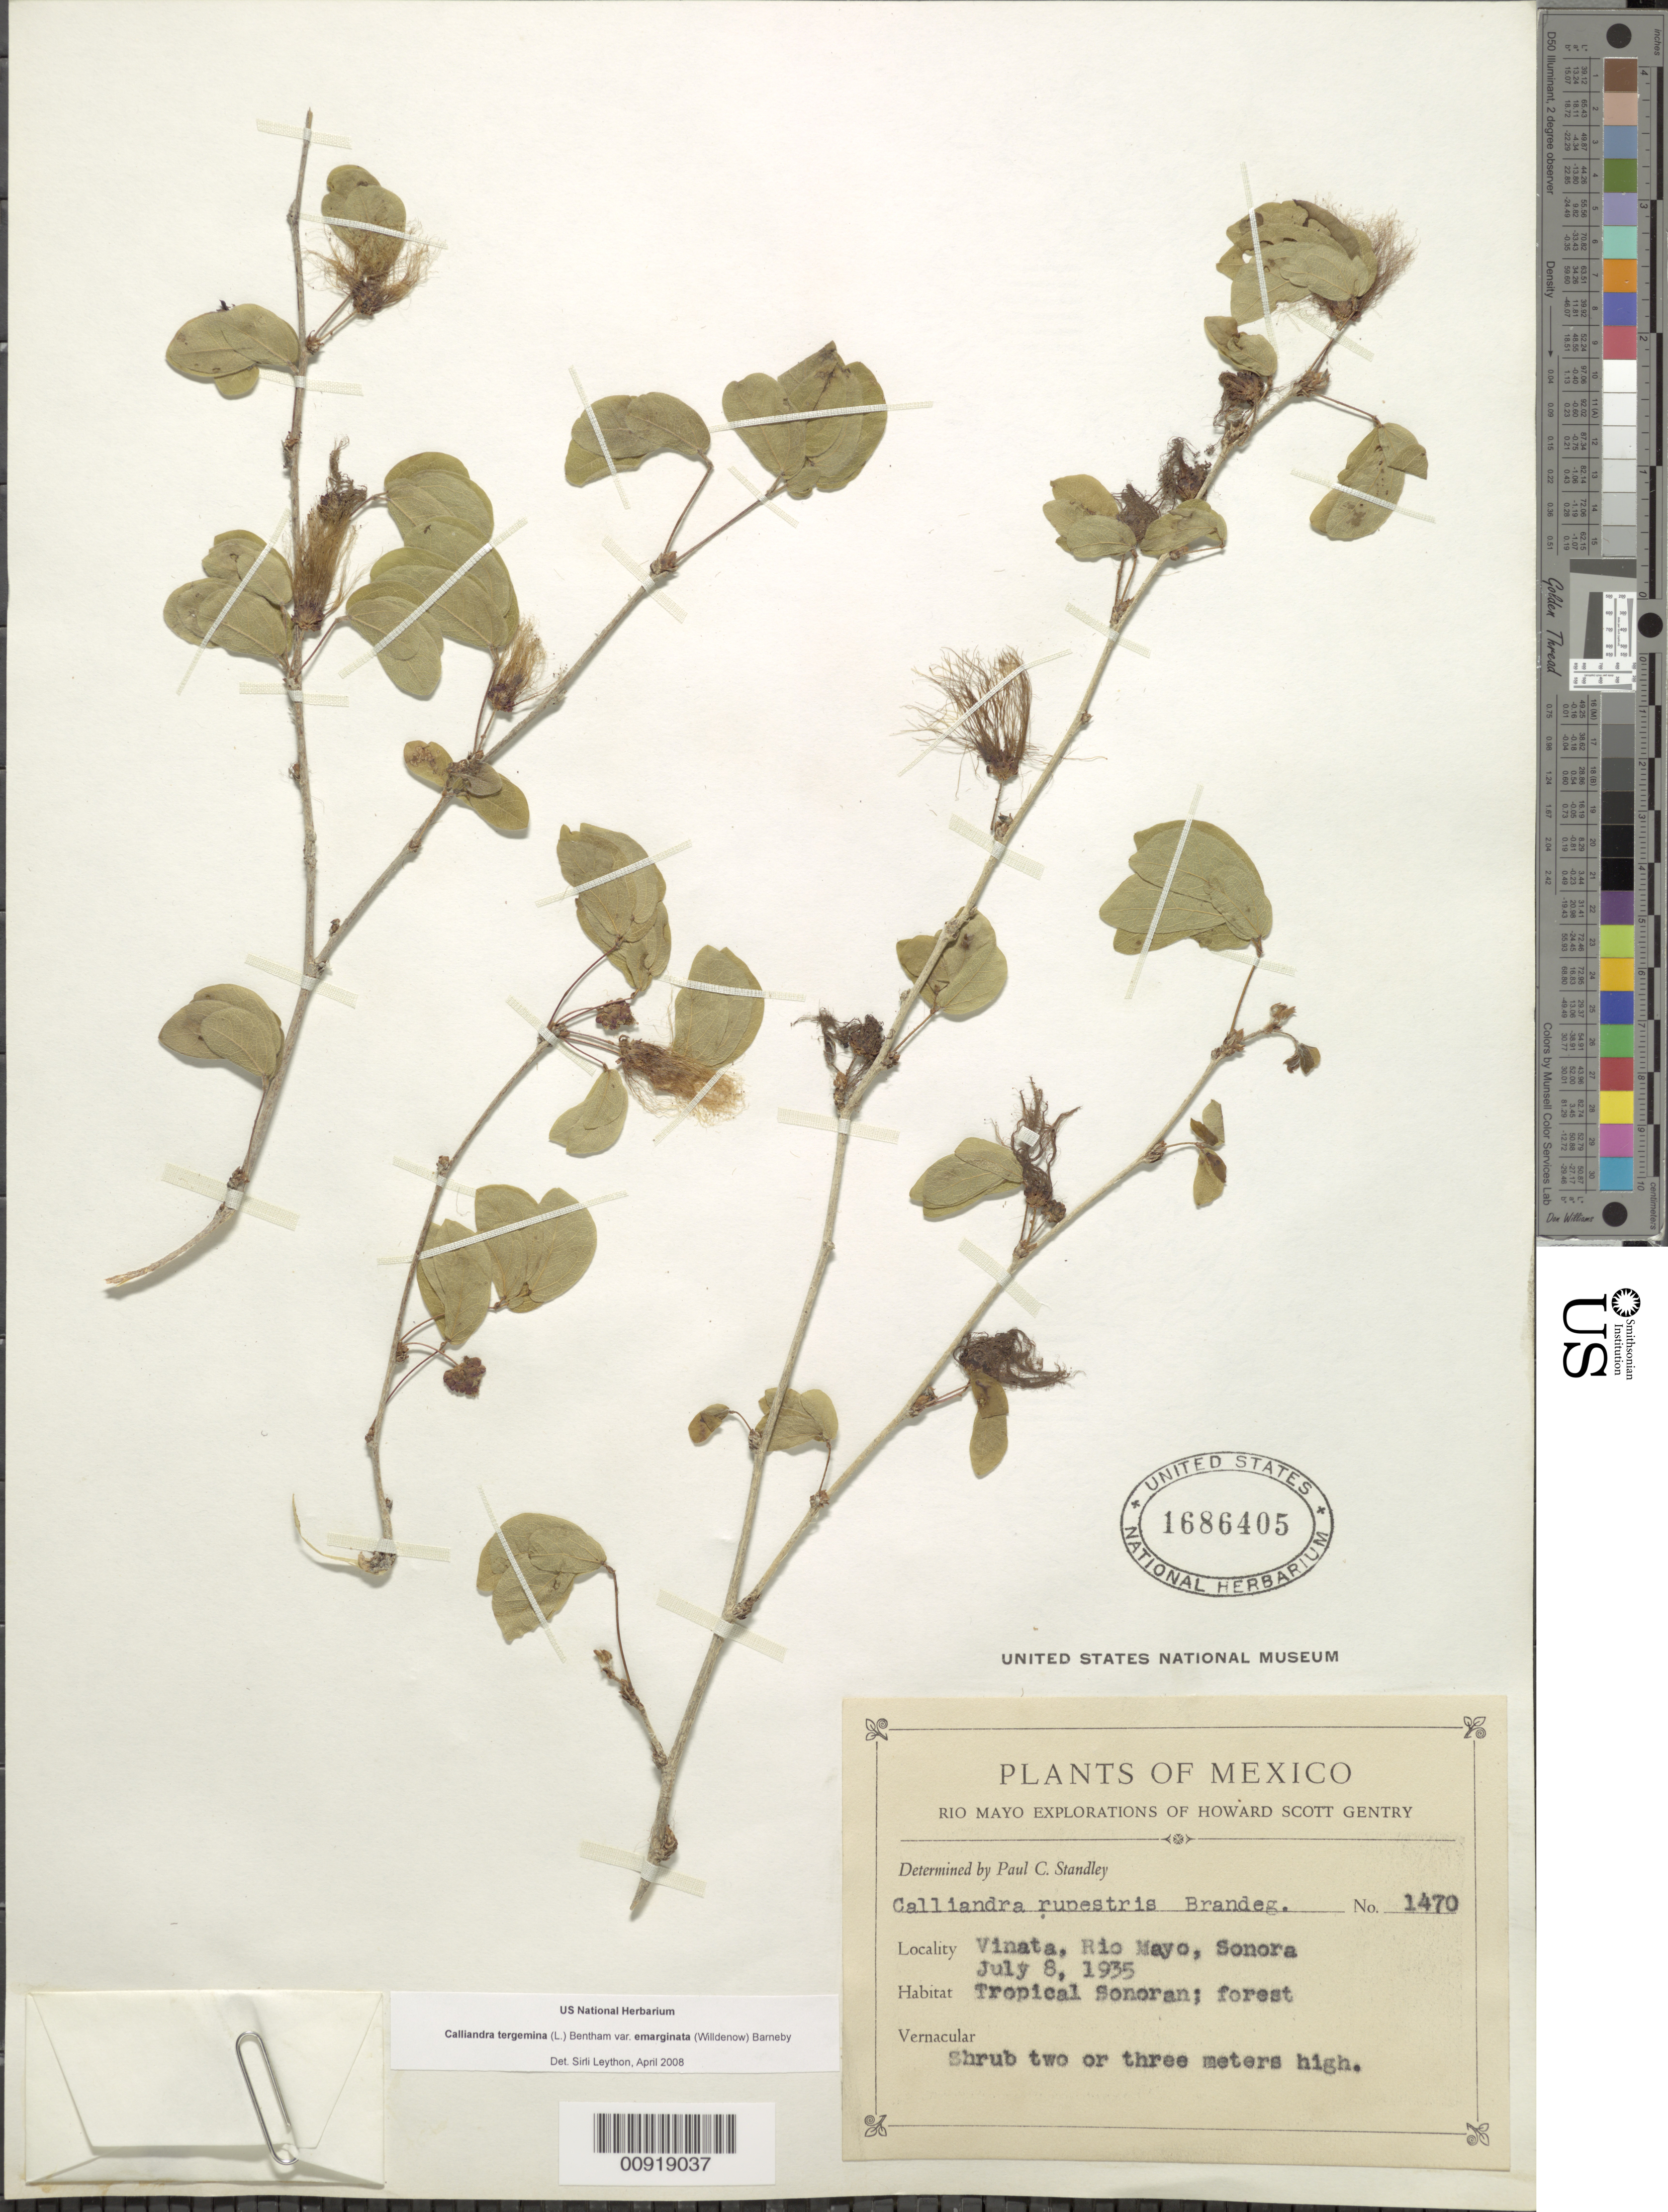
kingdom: Plantae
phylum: Tracheophyta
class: Magnoliopsida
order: Fabales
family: Fabaceae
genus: Calliandra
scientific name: Calliandra tergemina var. emarginata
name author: (Willd.) Barneby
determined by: Leython, S.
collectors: H. S. Gentry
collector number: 1470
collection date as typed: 08 Jul 1935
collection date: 1935-07-08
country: Mexico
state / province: Sonora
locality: Vinata, Río Mayo, Sonora.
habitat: Tropical Sonoran; forest.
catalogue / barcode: US 1686405